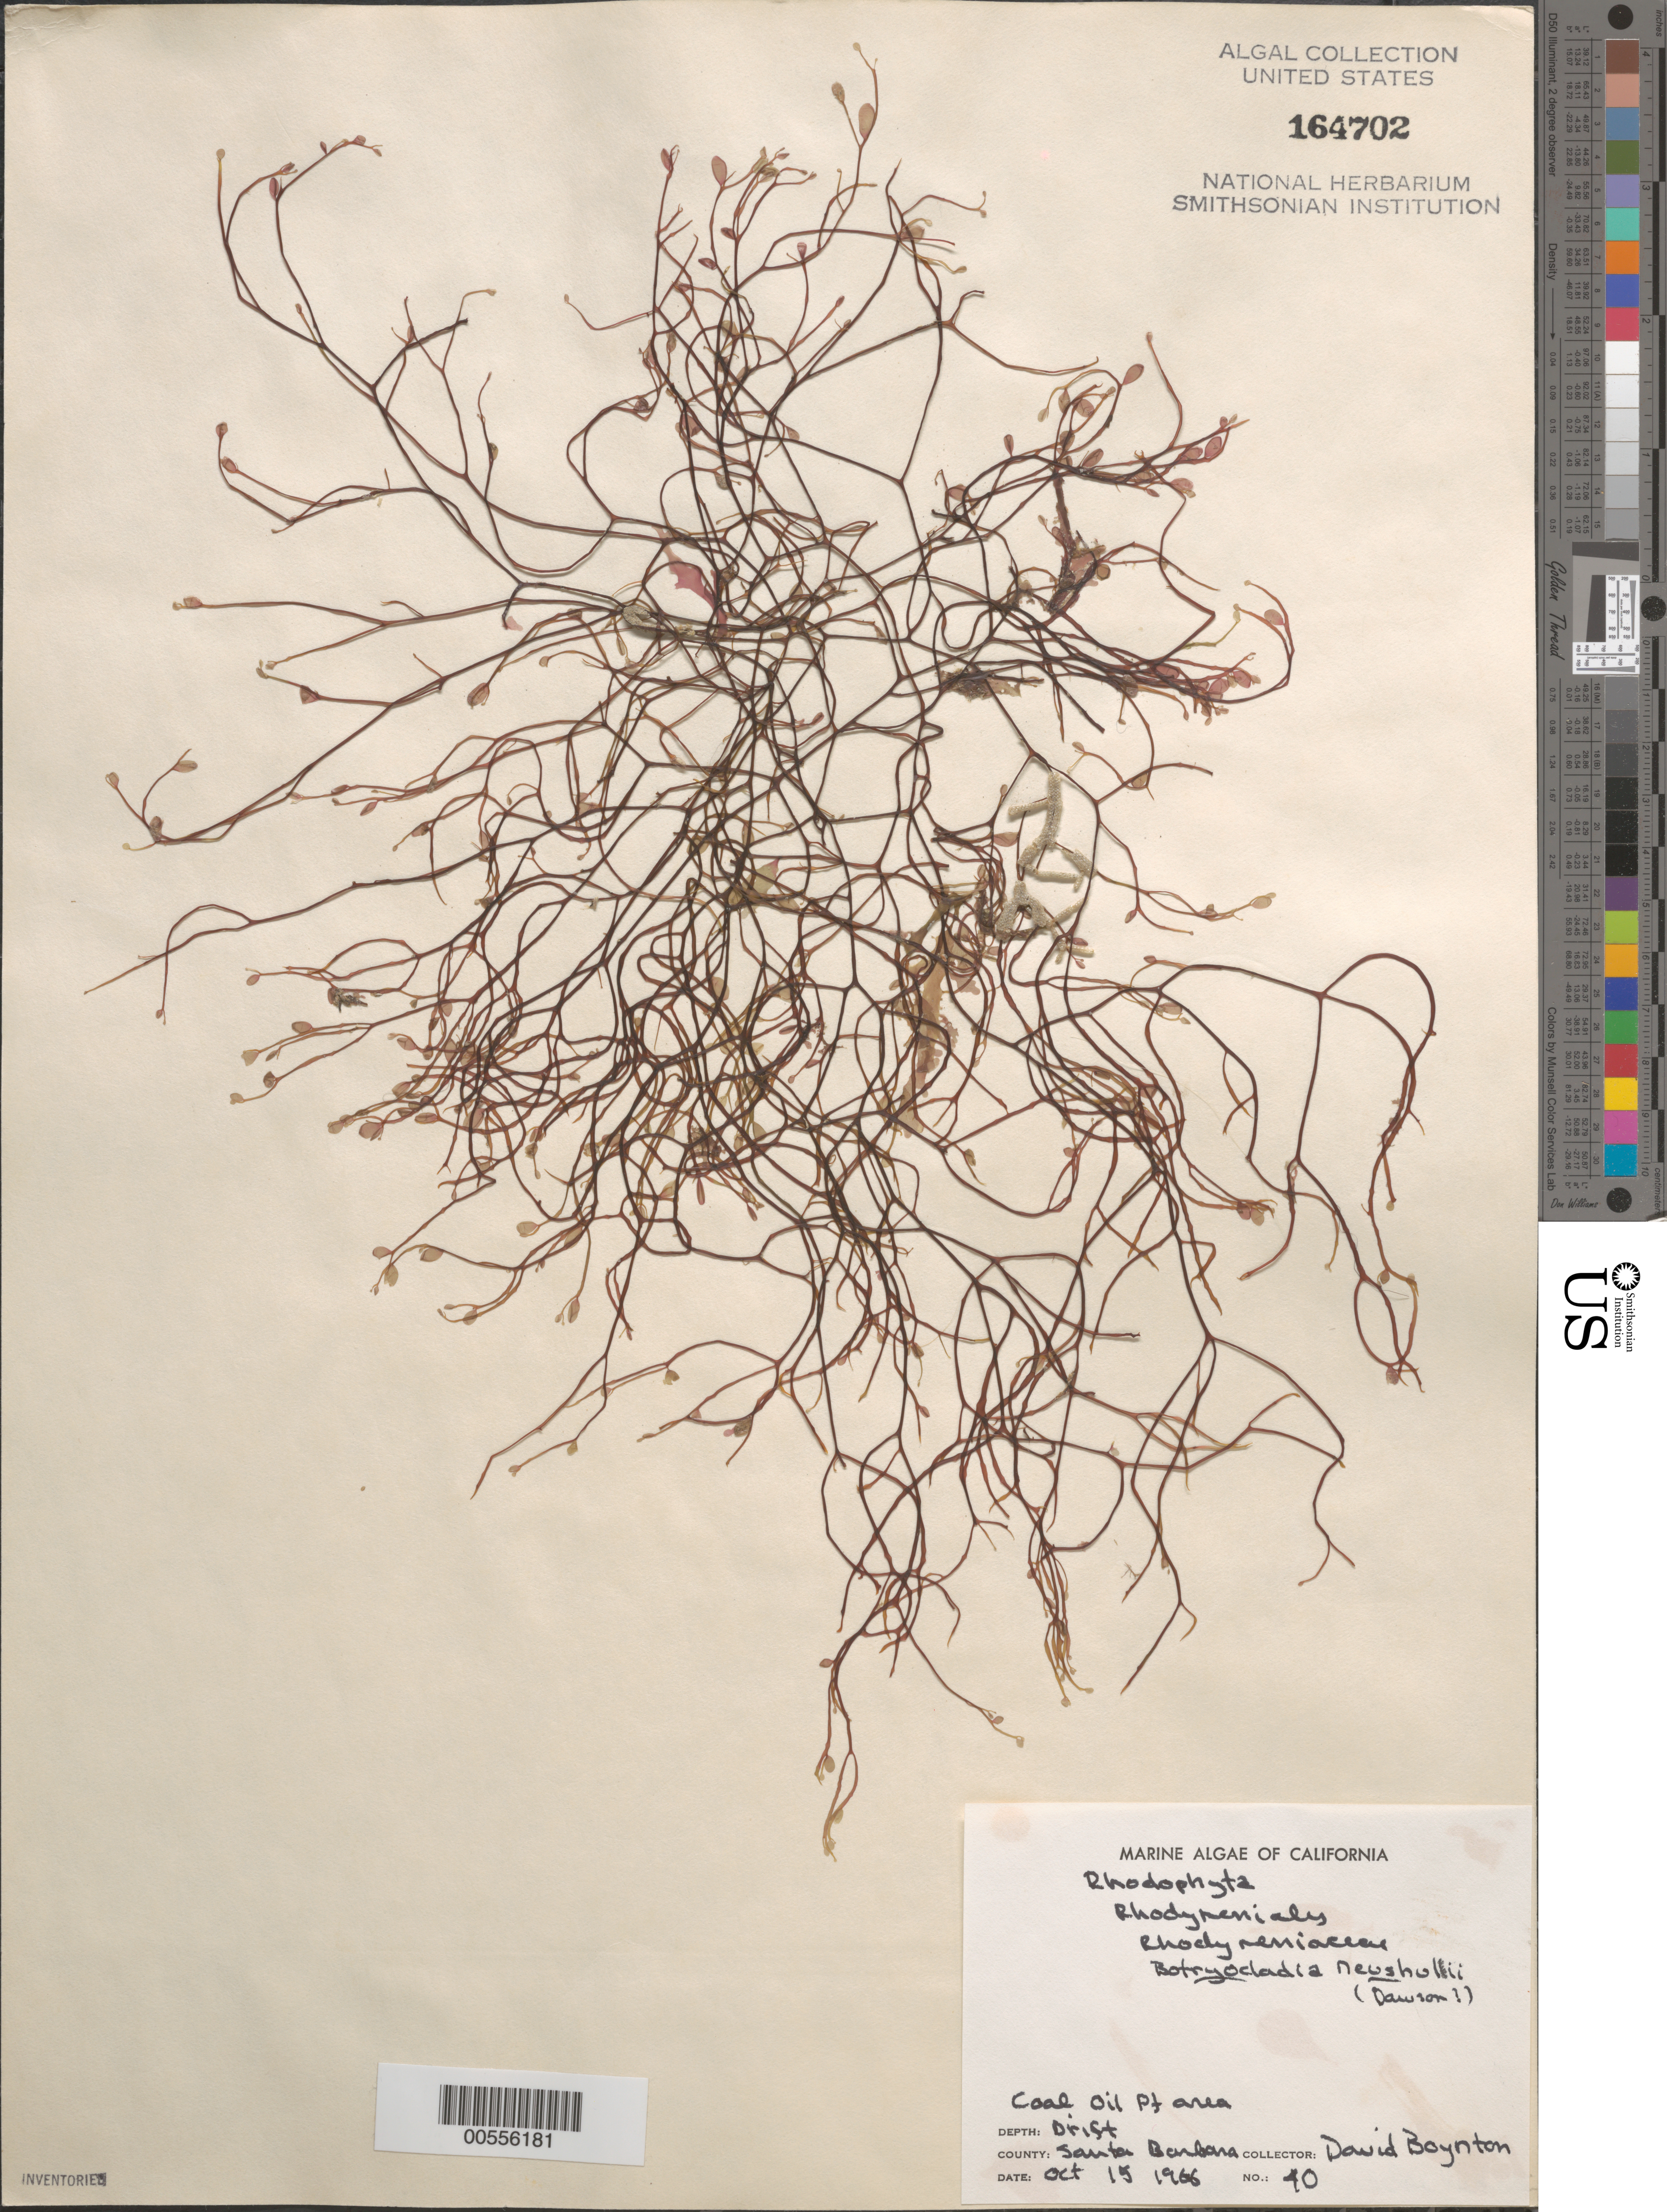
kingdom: Plantae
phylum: Rhodophyta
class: Florideophyceae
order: Rhodymeniales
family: Rhodymeniaceae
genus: Botryocladia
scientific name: Botryocladia neushulii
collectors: D. Boynton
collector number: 40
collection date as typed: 15 Oct 1966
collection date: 1966-10-15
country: United States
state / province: California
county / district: Santa Barbara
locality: Coal Oil Point area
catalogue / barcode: US 164702